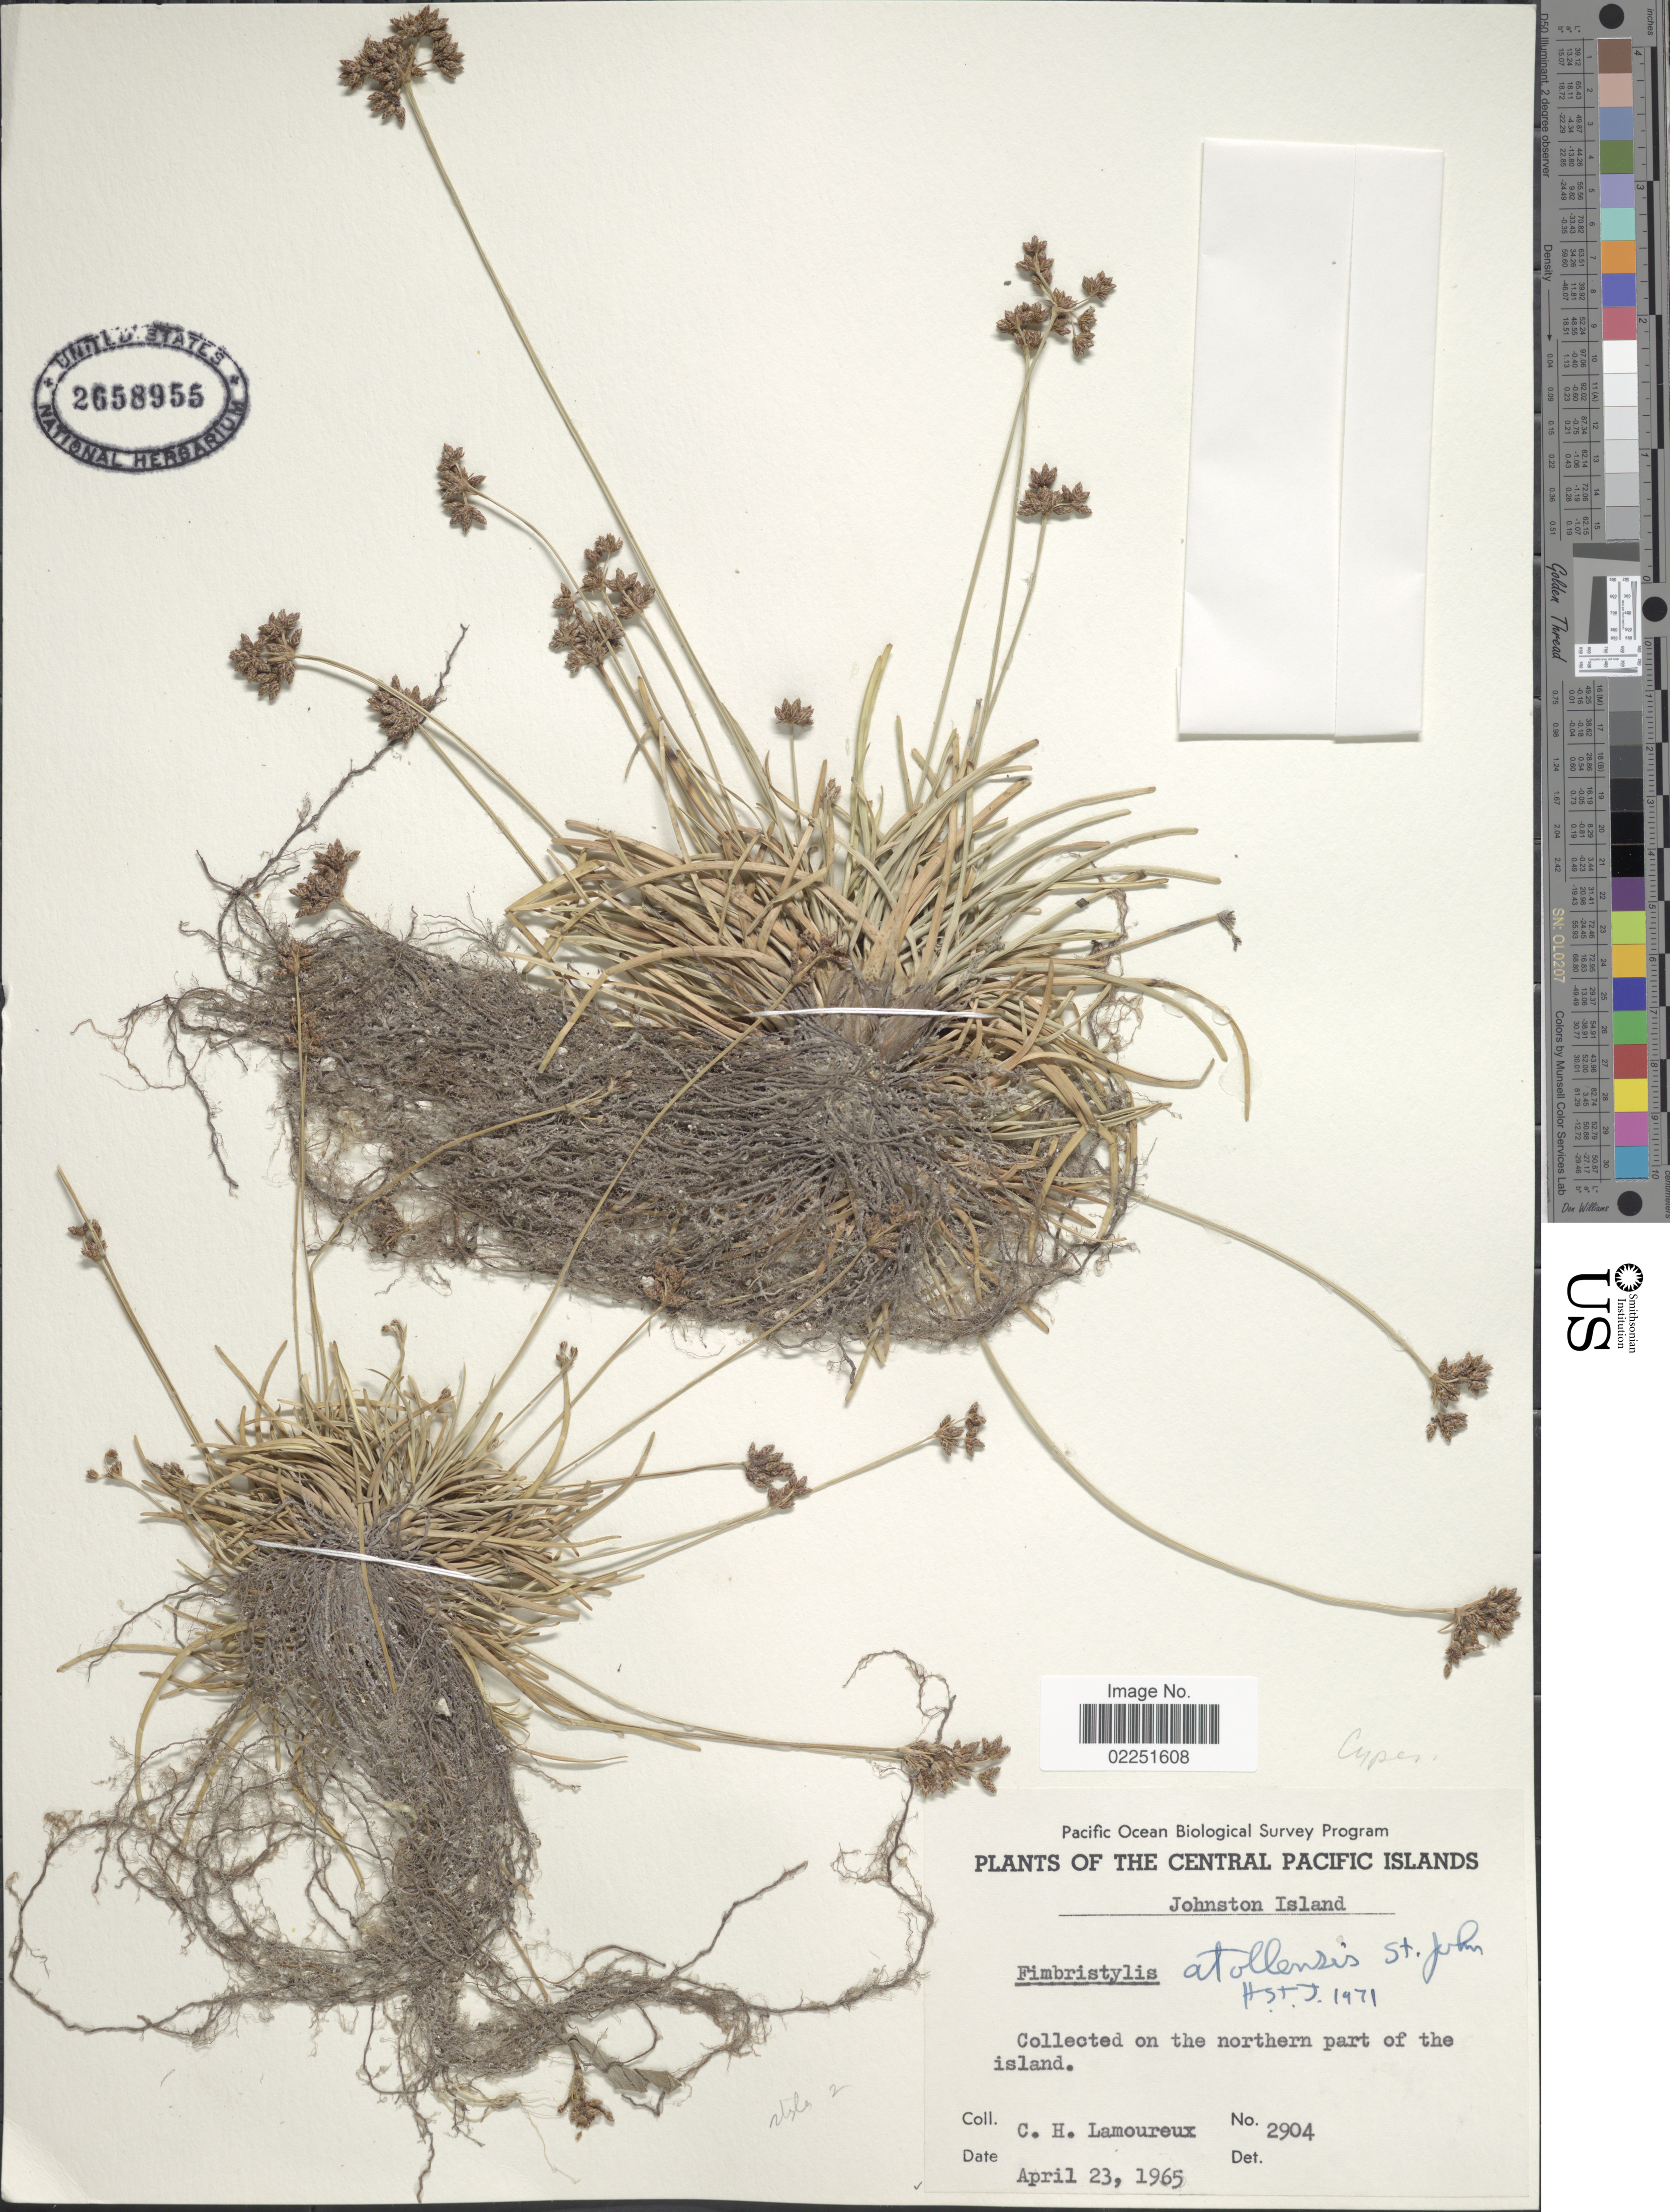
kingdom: Plantae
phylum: Tracheophyta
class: Liliopsida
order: Poales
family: Cyperaceae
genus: Fimbristylis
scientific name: Fimbristylis cymosa subsp. spathacea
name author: (Roth) T. Koyama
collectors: C. H. Lamoureux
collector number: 2904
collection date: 1965-04-23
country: U.S. Administered Pacific Islands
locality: Central Pacific Islands, Johnston Island, northern part of the island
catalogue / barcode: US 2658955